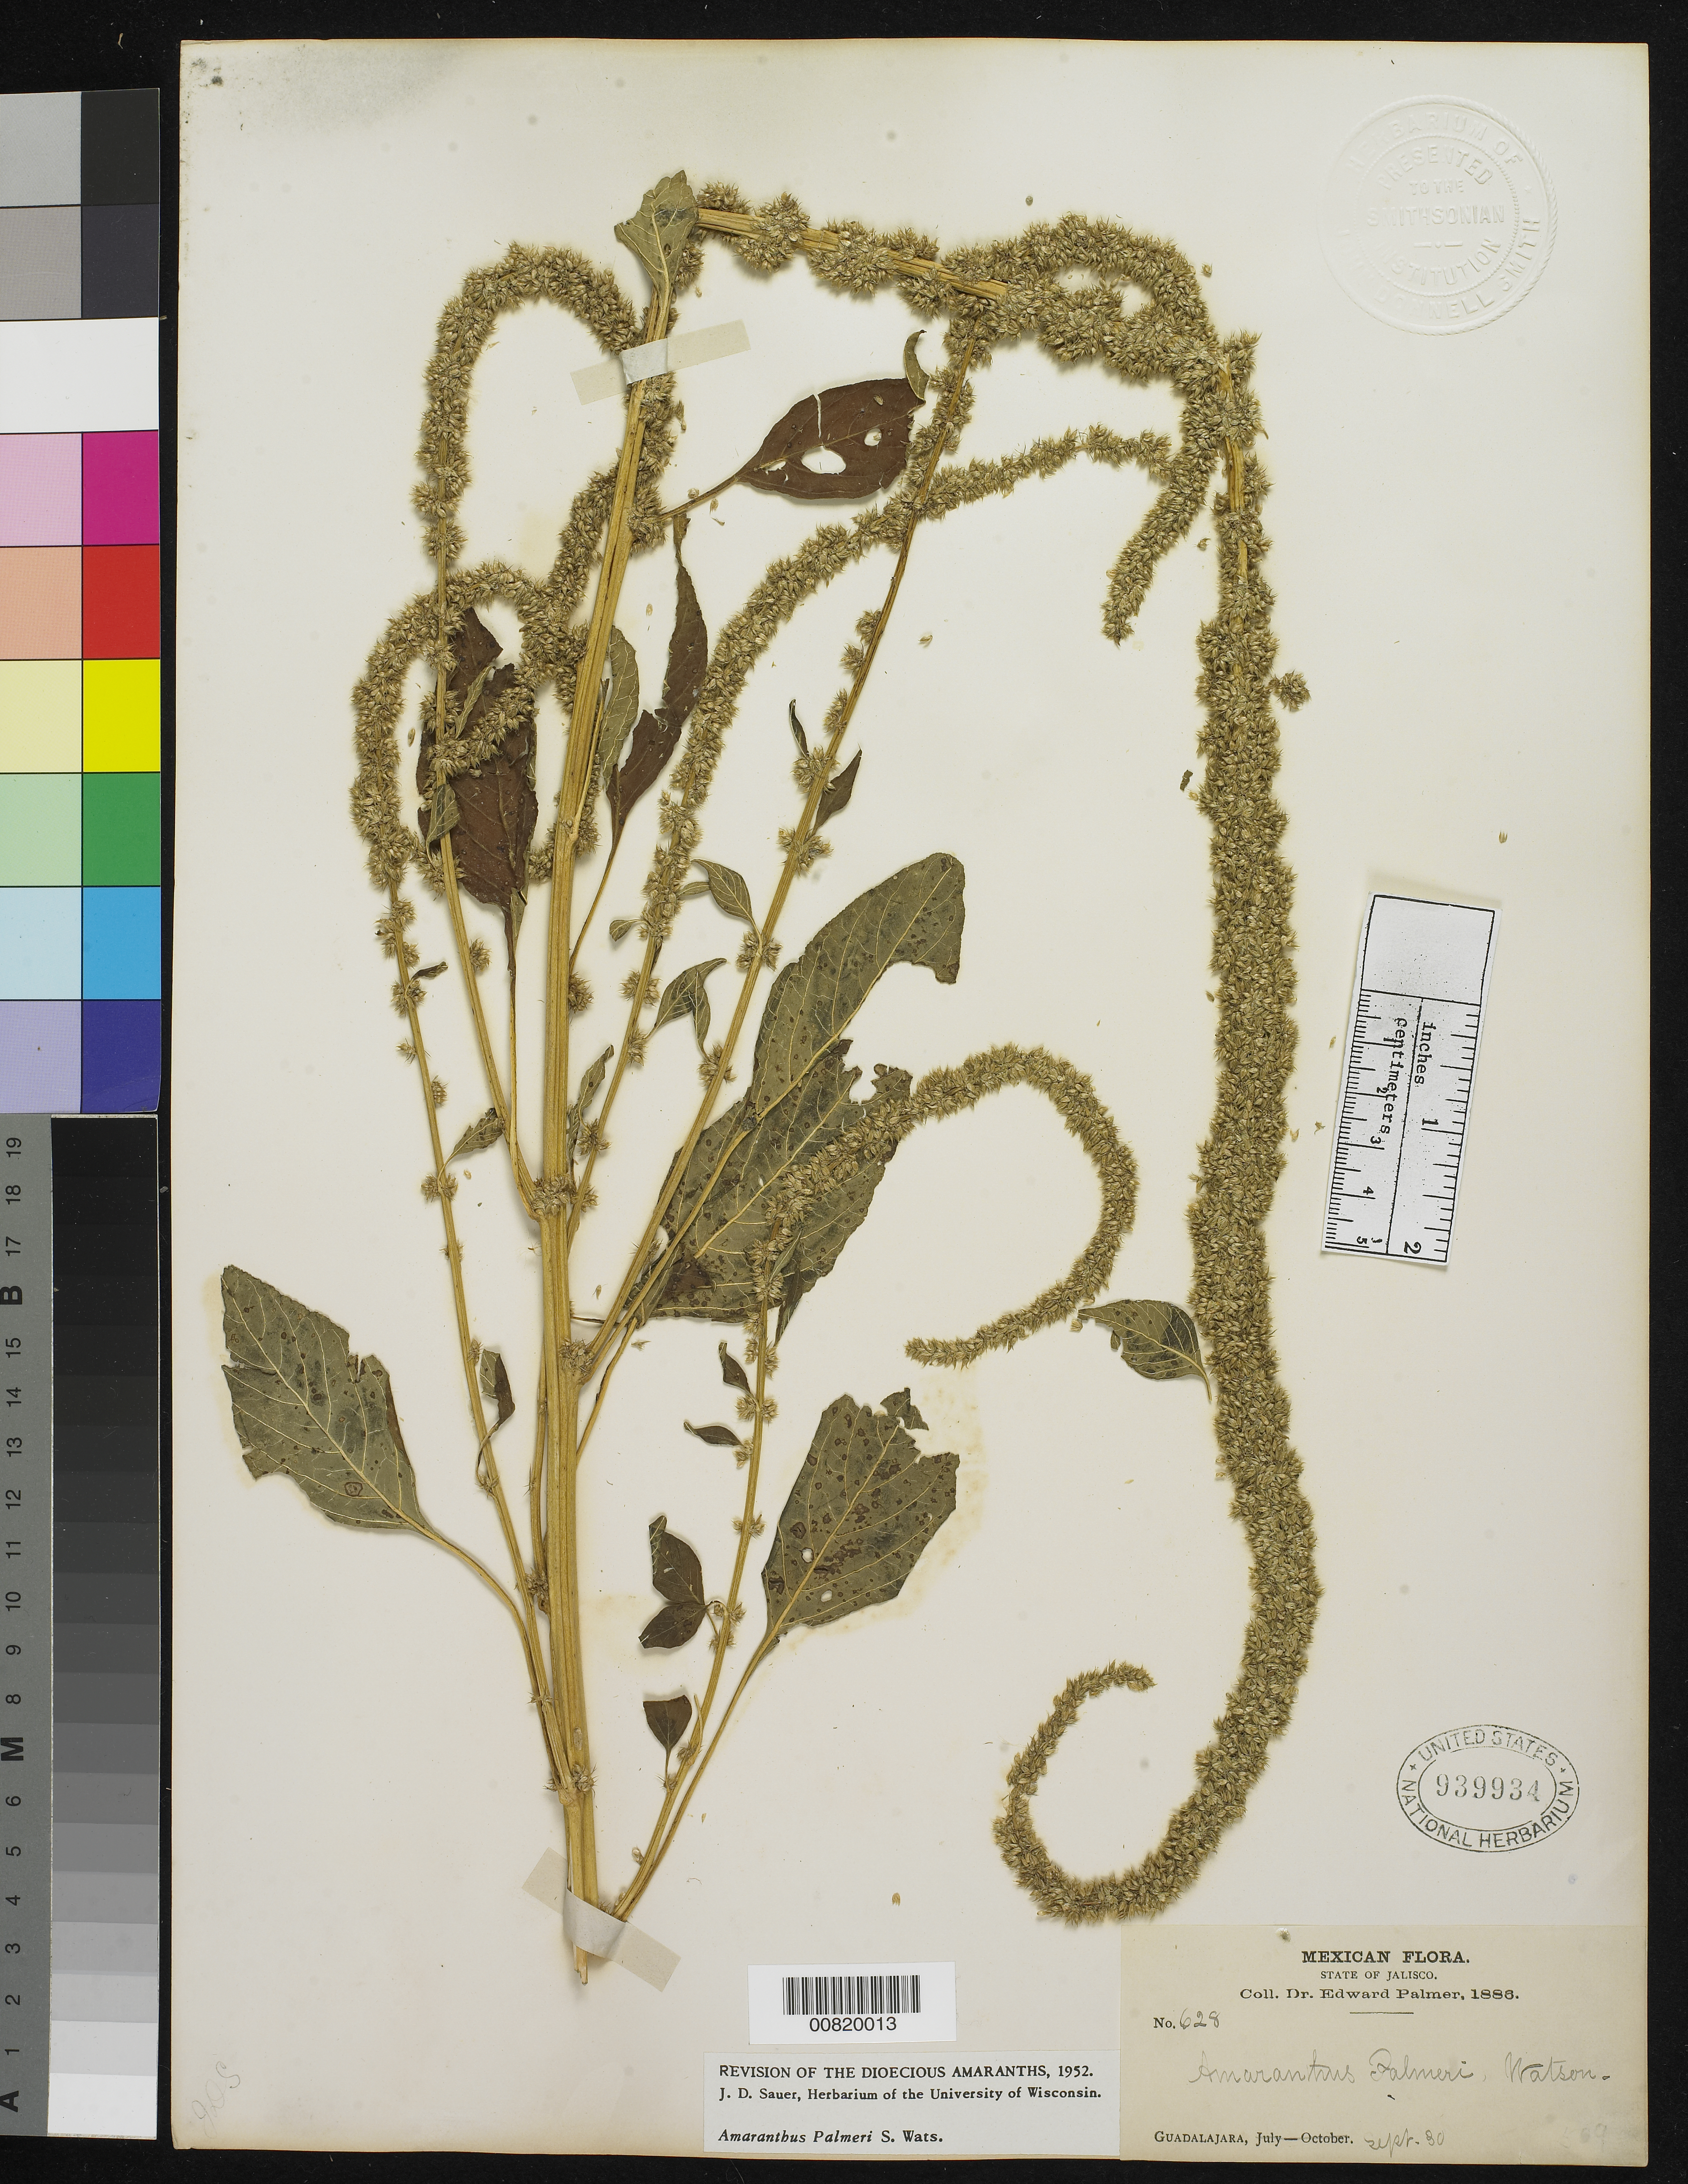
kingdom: Plantae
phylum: Tracheophyta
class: Magnoliopsida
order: Caryophyllales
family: Amaranthaceae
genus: Amaranthus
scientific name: Amaranthus palmeri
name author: S. Watson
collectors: E. Palmer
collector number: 628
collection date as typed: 30 Sep 1886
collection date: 1886-09-30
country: Mexico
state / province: Jalisco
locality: Guadalajara, Jalisco.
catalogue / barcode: US 939934